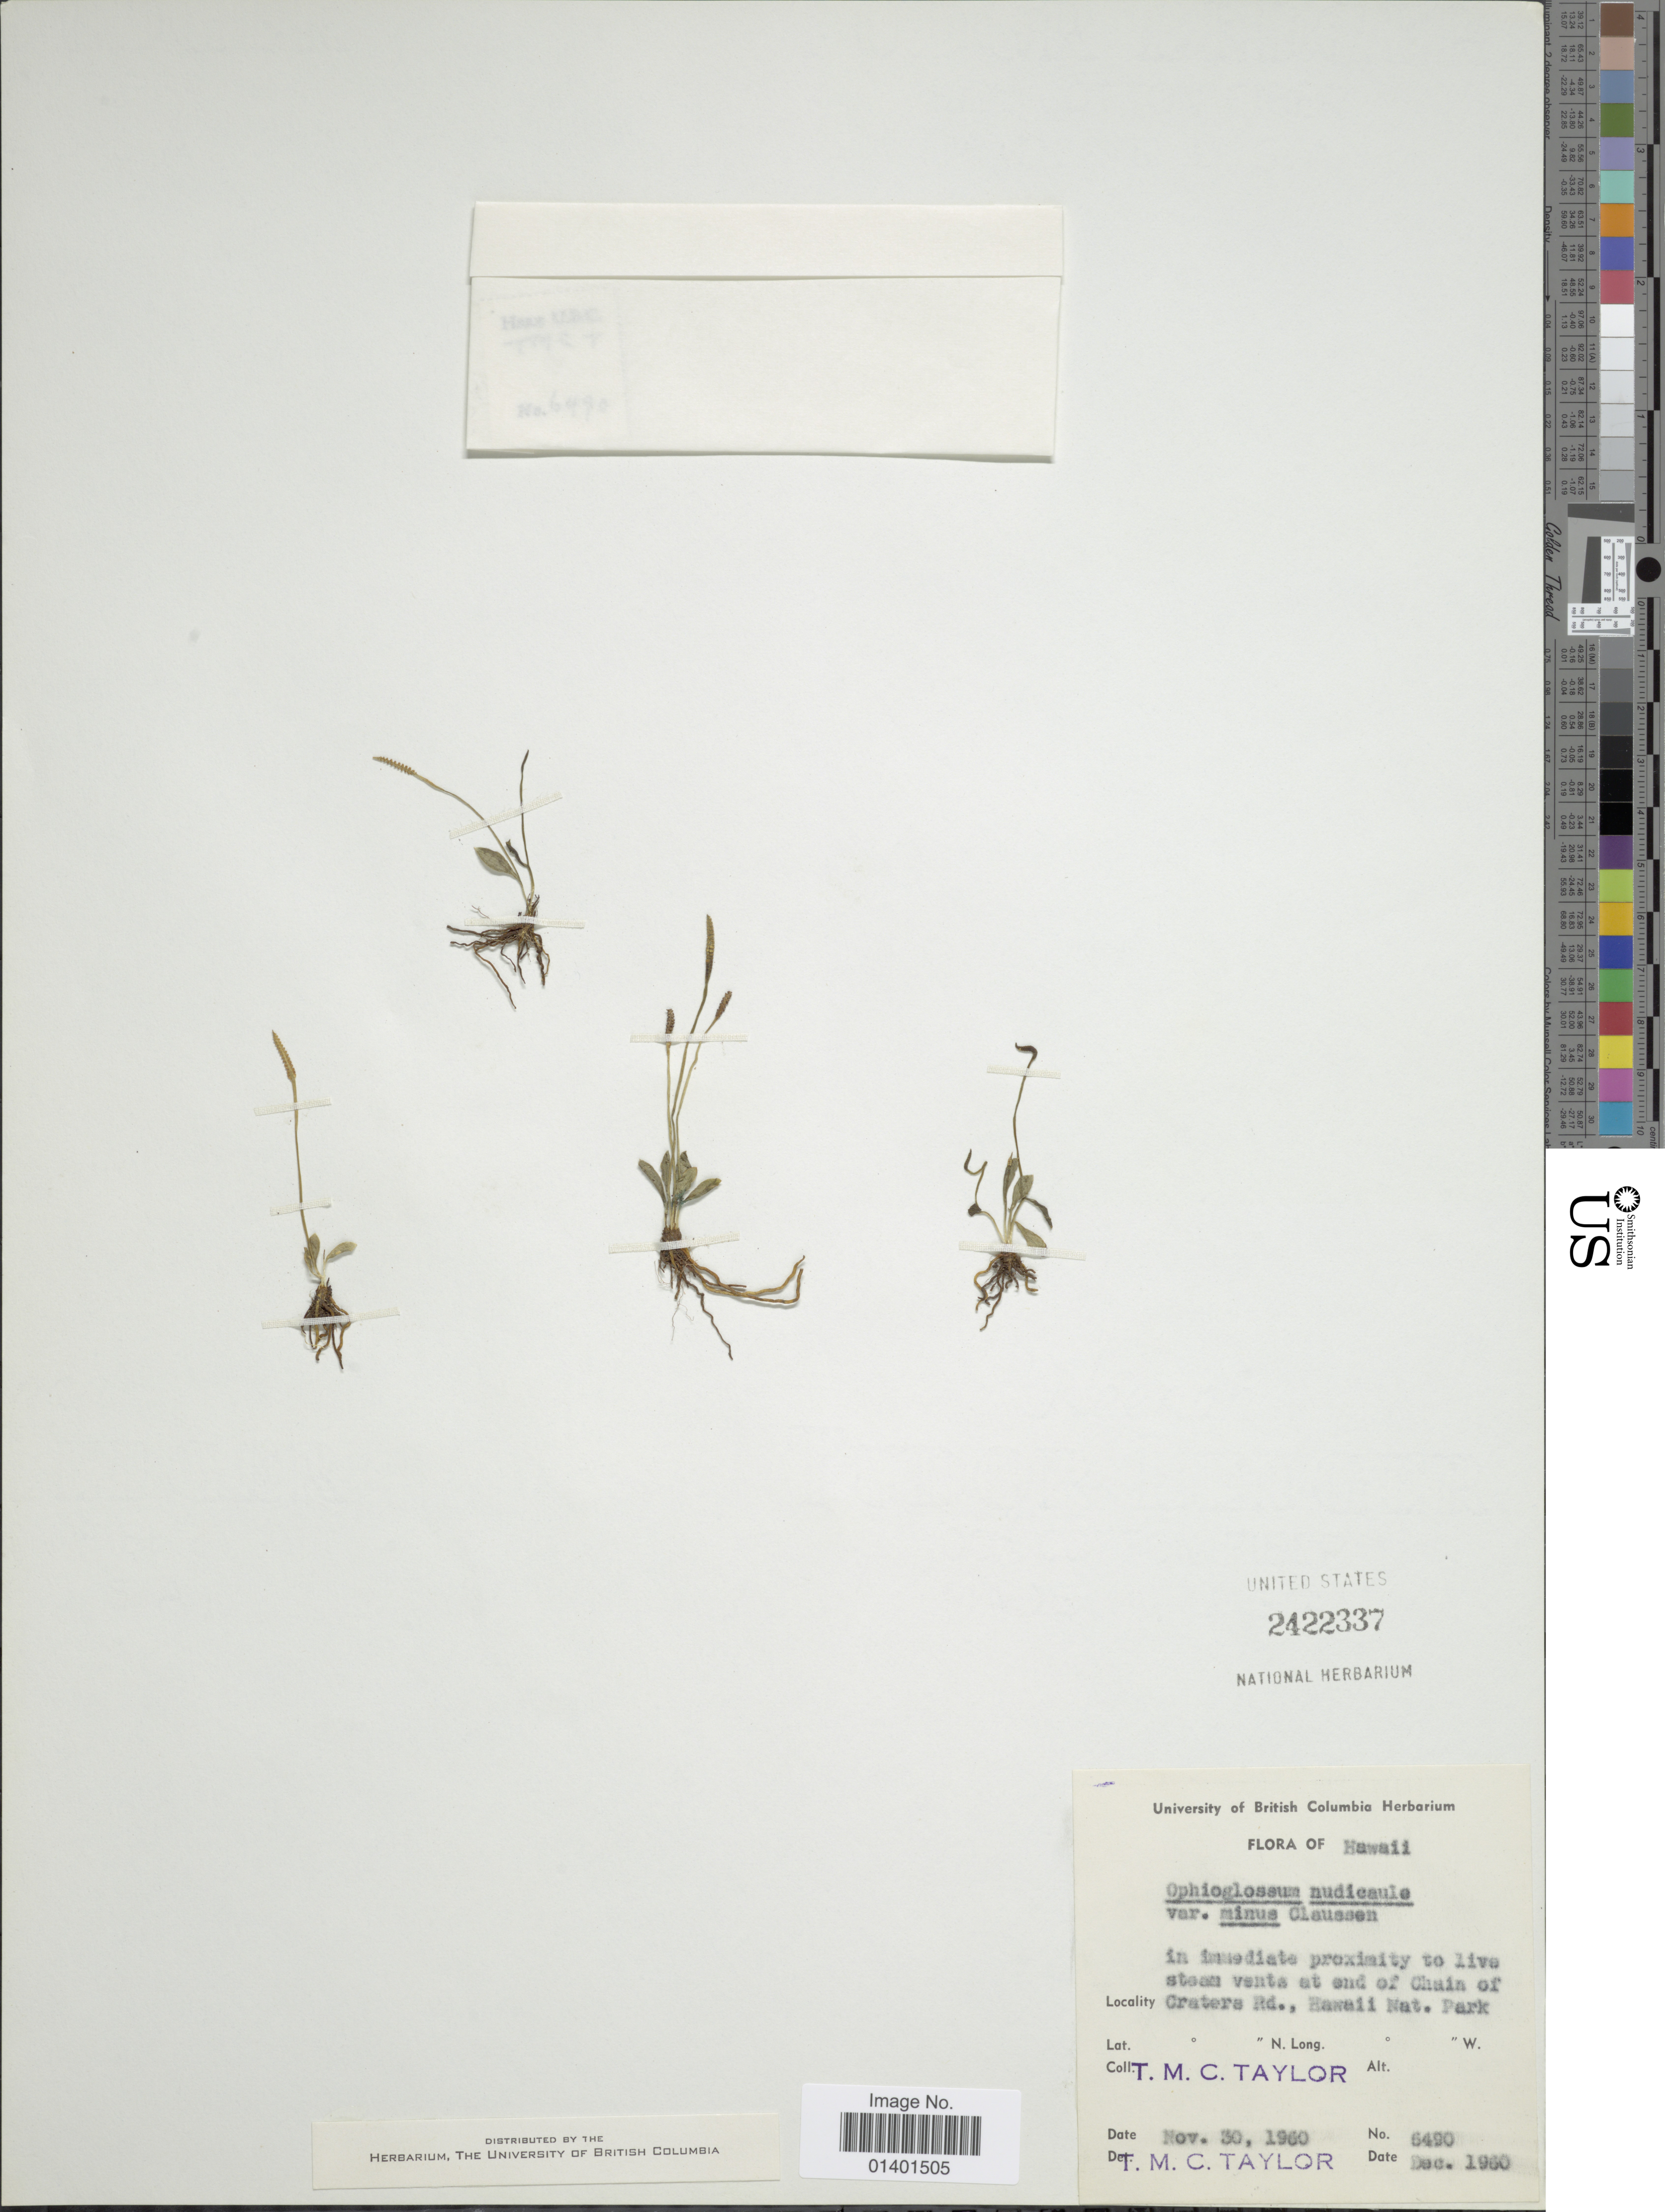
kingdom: Plantae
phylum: Tracheophyta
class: Polypodiopsida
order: Ophioglossales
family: Ophioglossaceae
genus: Ophioglossum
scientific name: Ophioglossum nudicaule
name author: L. f.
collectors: T. M. C. Taylor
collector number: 6490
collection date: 1960-11-30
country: United States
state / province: Hawaii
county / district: Hawaii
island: Hawaii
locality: In immediate proximity to live steam vents at end of Chain of Craters Rd., Hawaii Nat. Park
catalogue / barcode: US 2422337